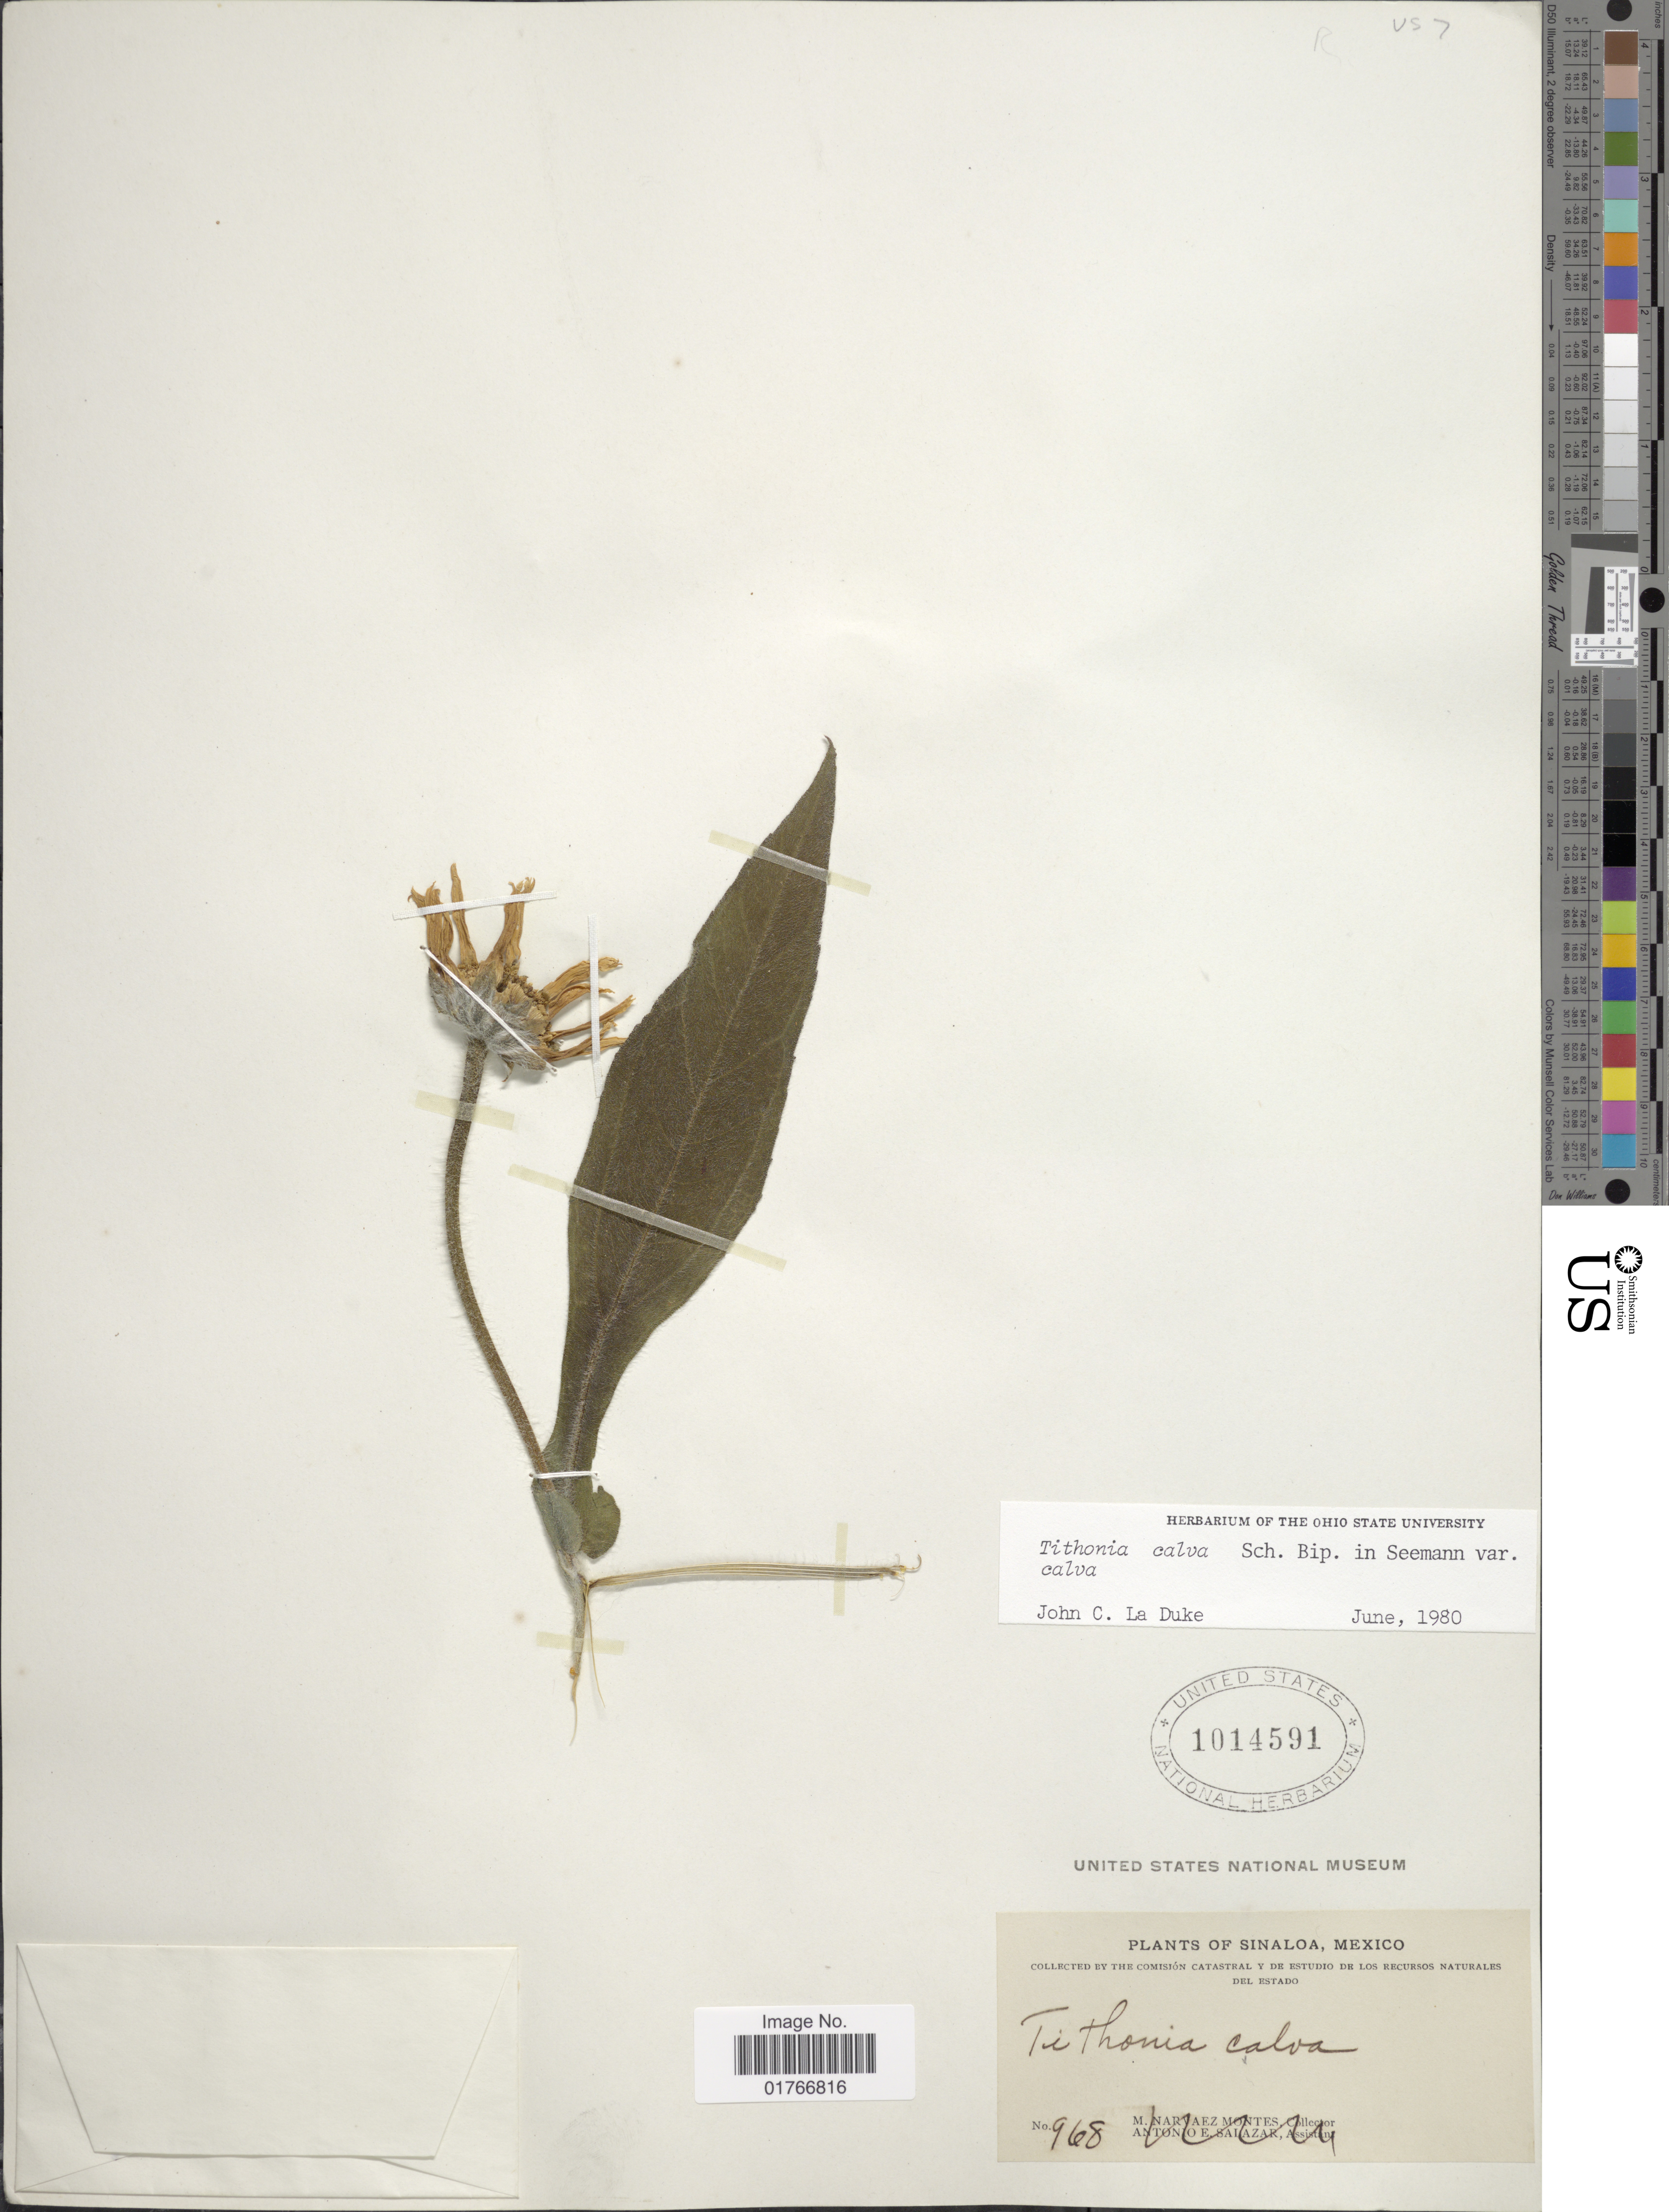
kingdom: Plantae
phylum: Tracheophyta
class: Magnoliopsida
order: Asterales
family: Asteraceae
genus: Tithonia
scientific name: Tithonia calva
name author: Sch. Bip.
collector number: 968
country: Mexico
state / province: Sinaloa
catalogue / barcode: US 1014591